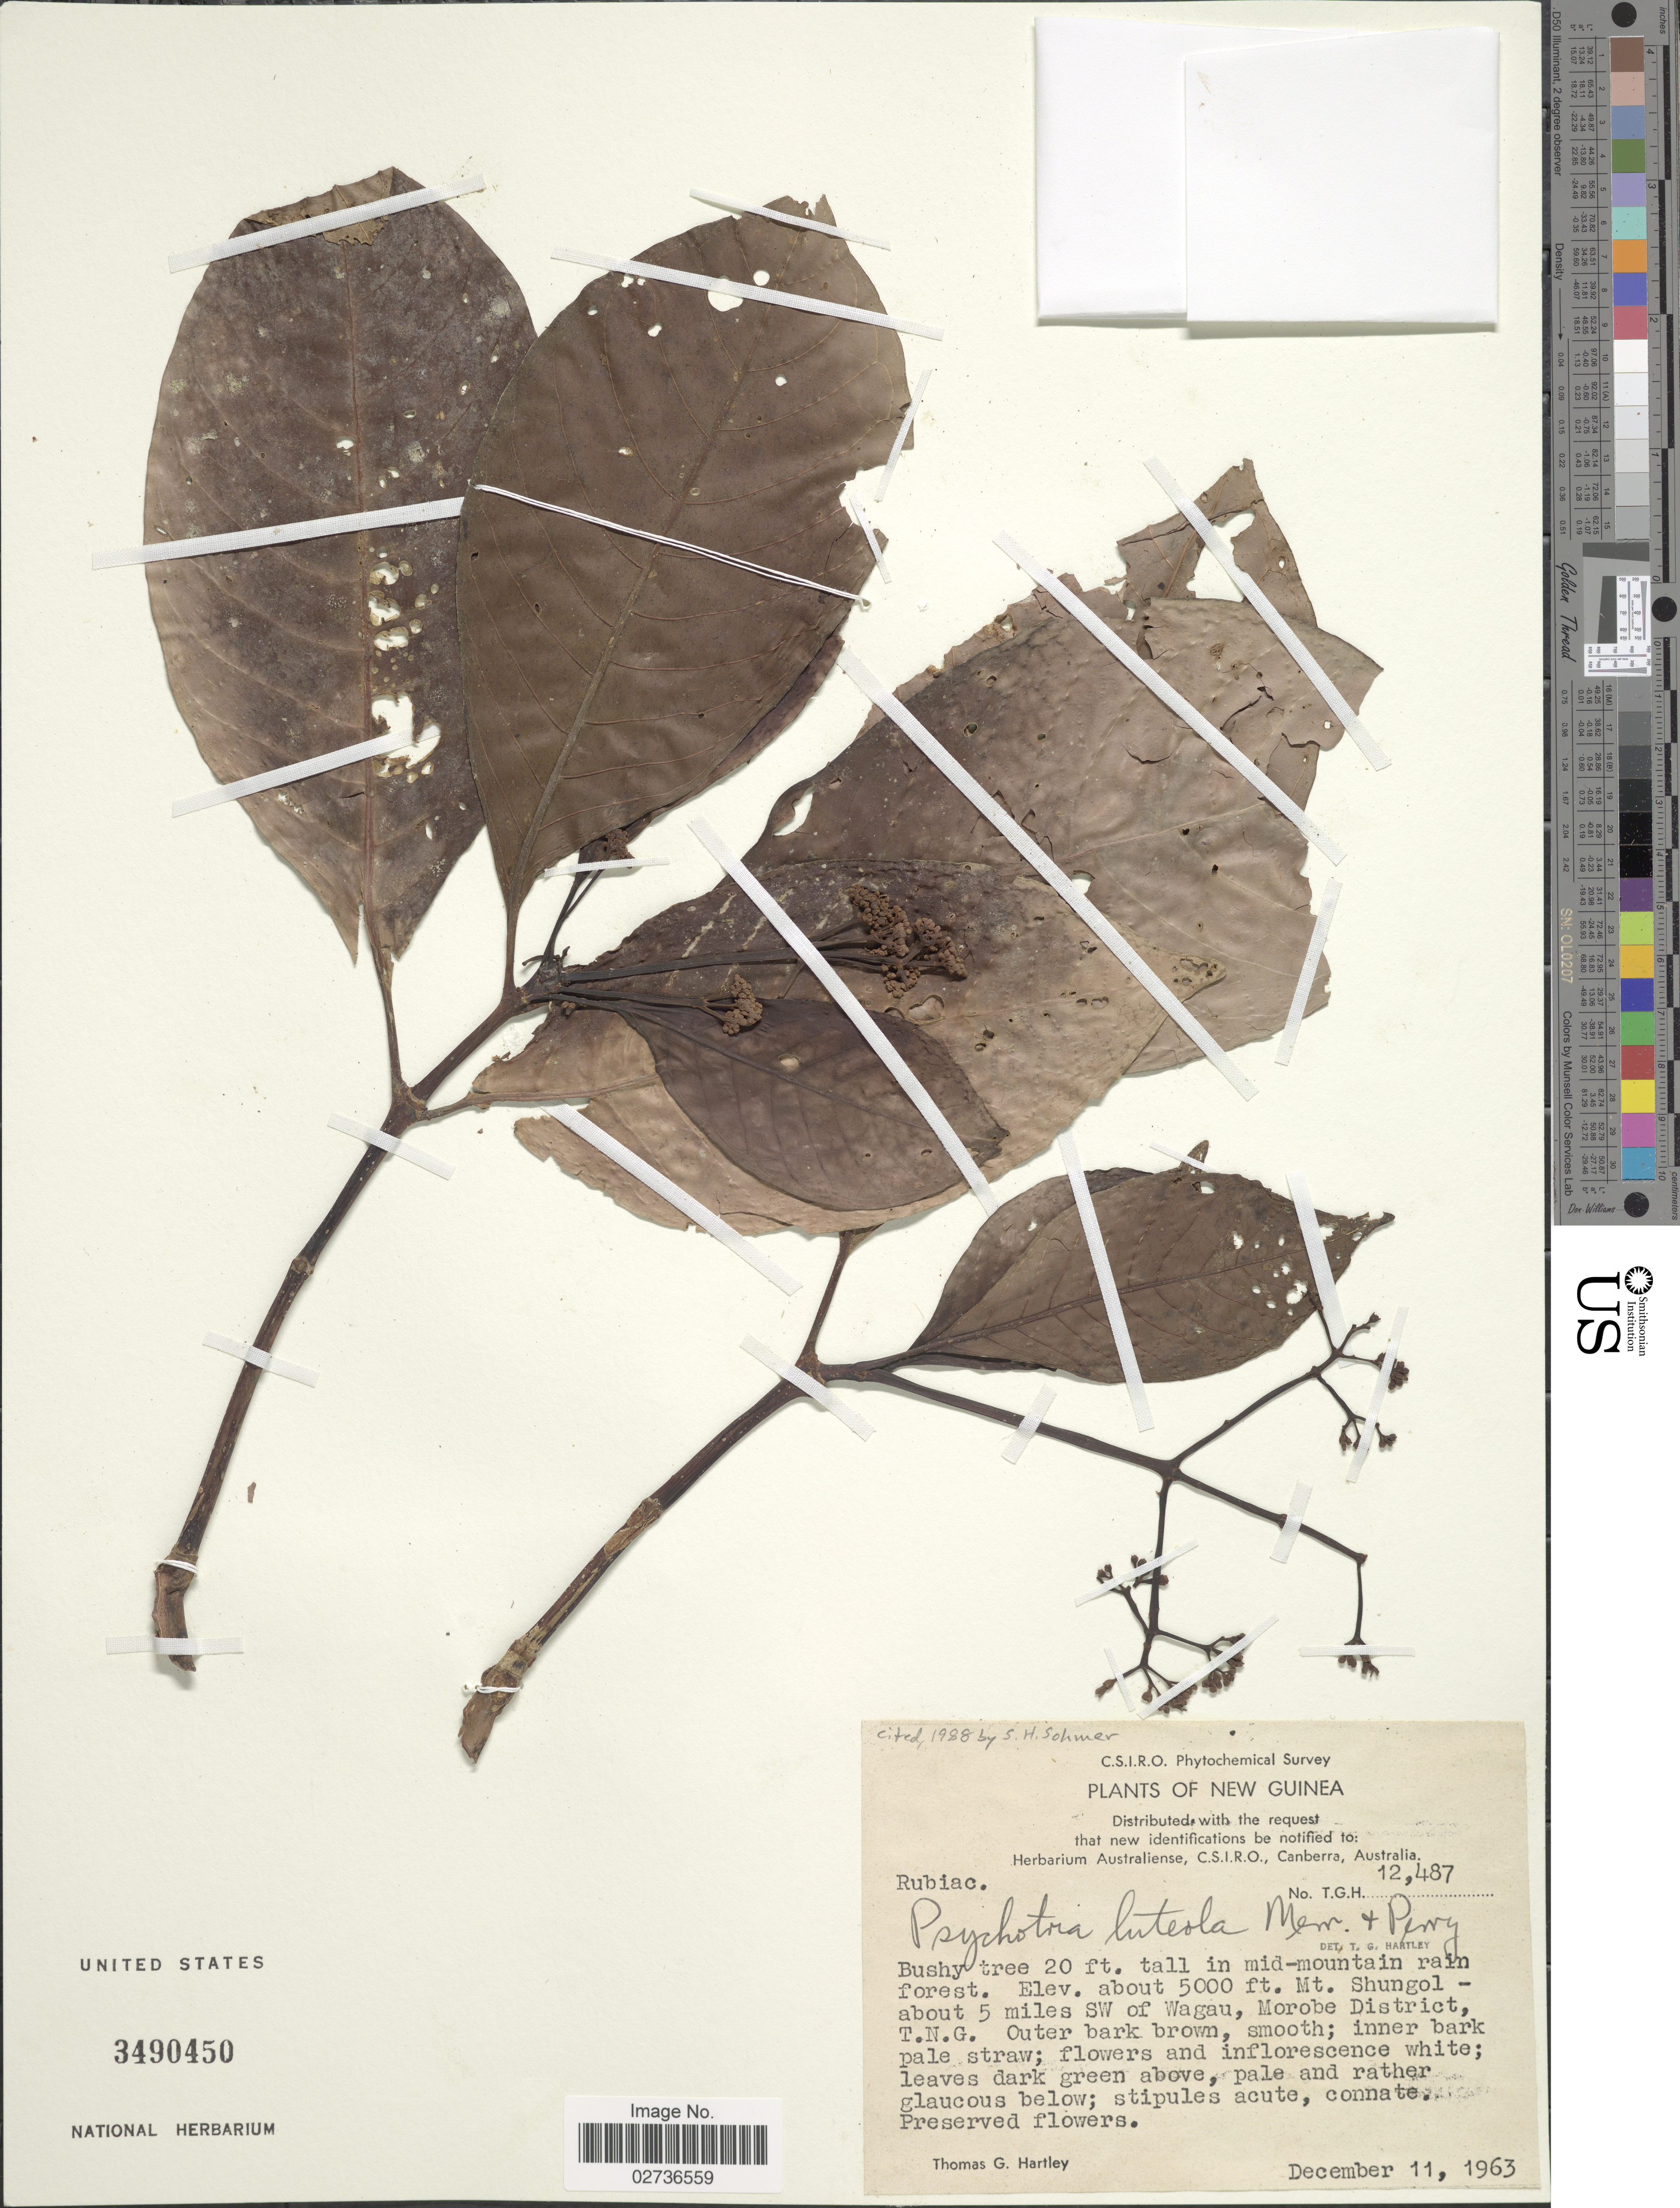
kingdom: Plantae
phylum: Tracheophyta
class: Magnoliopsida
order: Gentianales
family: Rubiaceae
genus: Psychotria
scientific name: Psychotria luteola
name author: Merr. & L.M. Perry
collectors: T. G. Hartley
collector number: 12487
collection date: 1963-12-11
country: Papua New Guinea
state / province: Morobe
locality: New Guinea, Mt. Shungol about 5 miles SW of Wagau, Morobe District, T.N.G.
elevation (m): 1524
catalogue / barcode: US 3490450